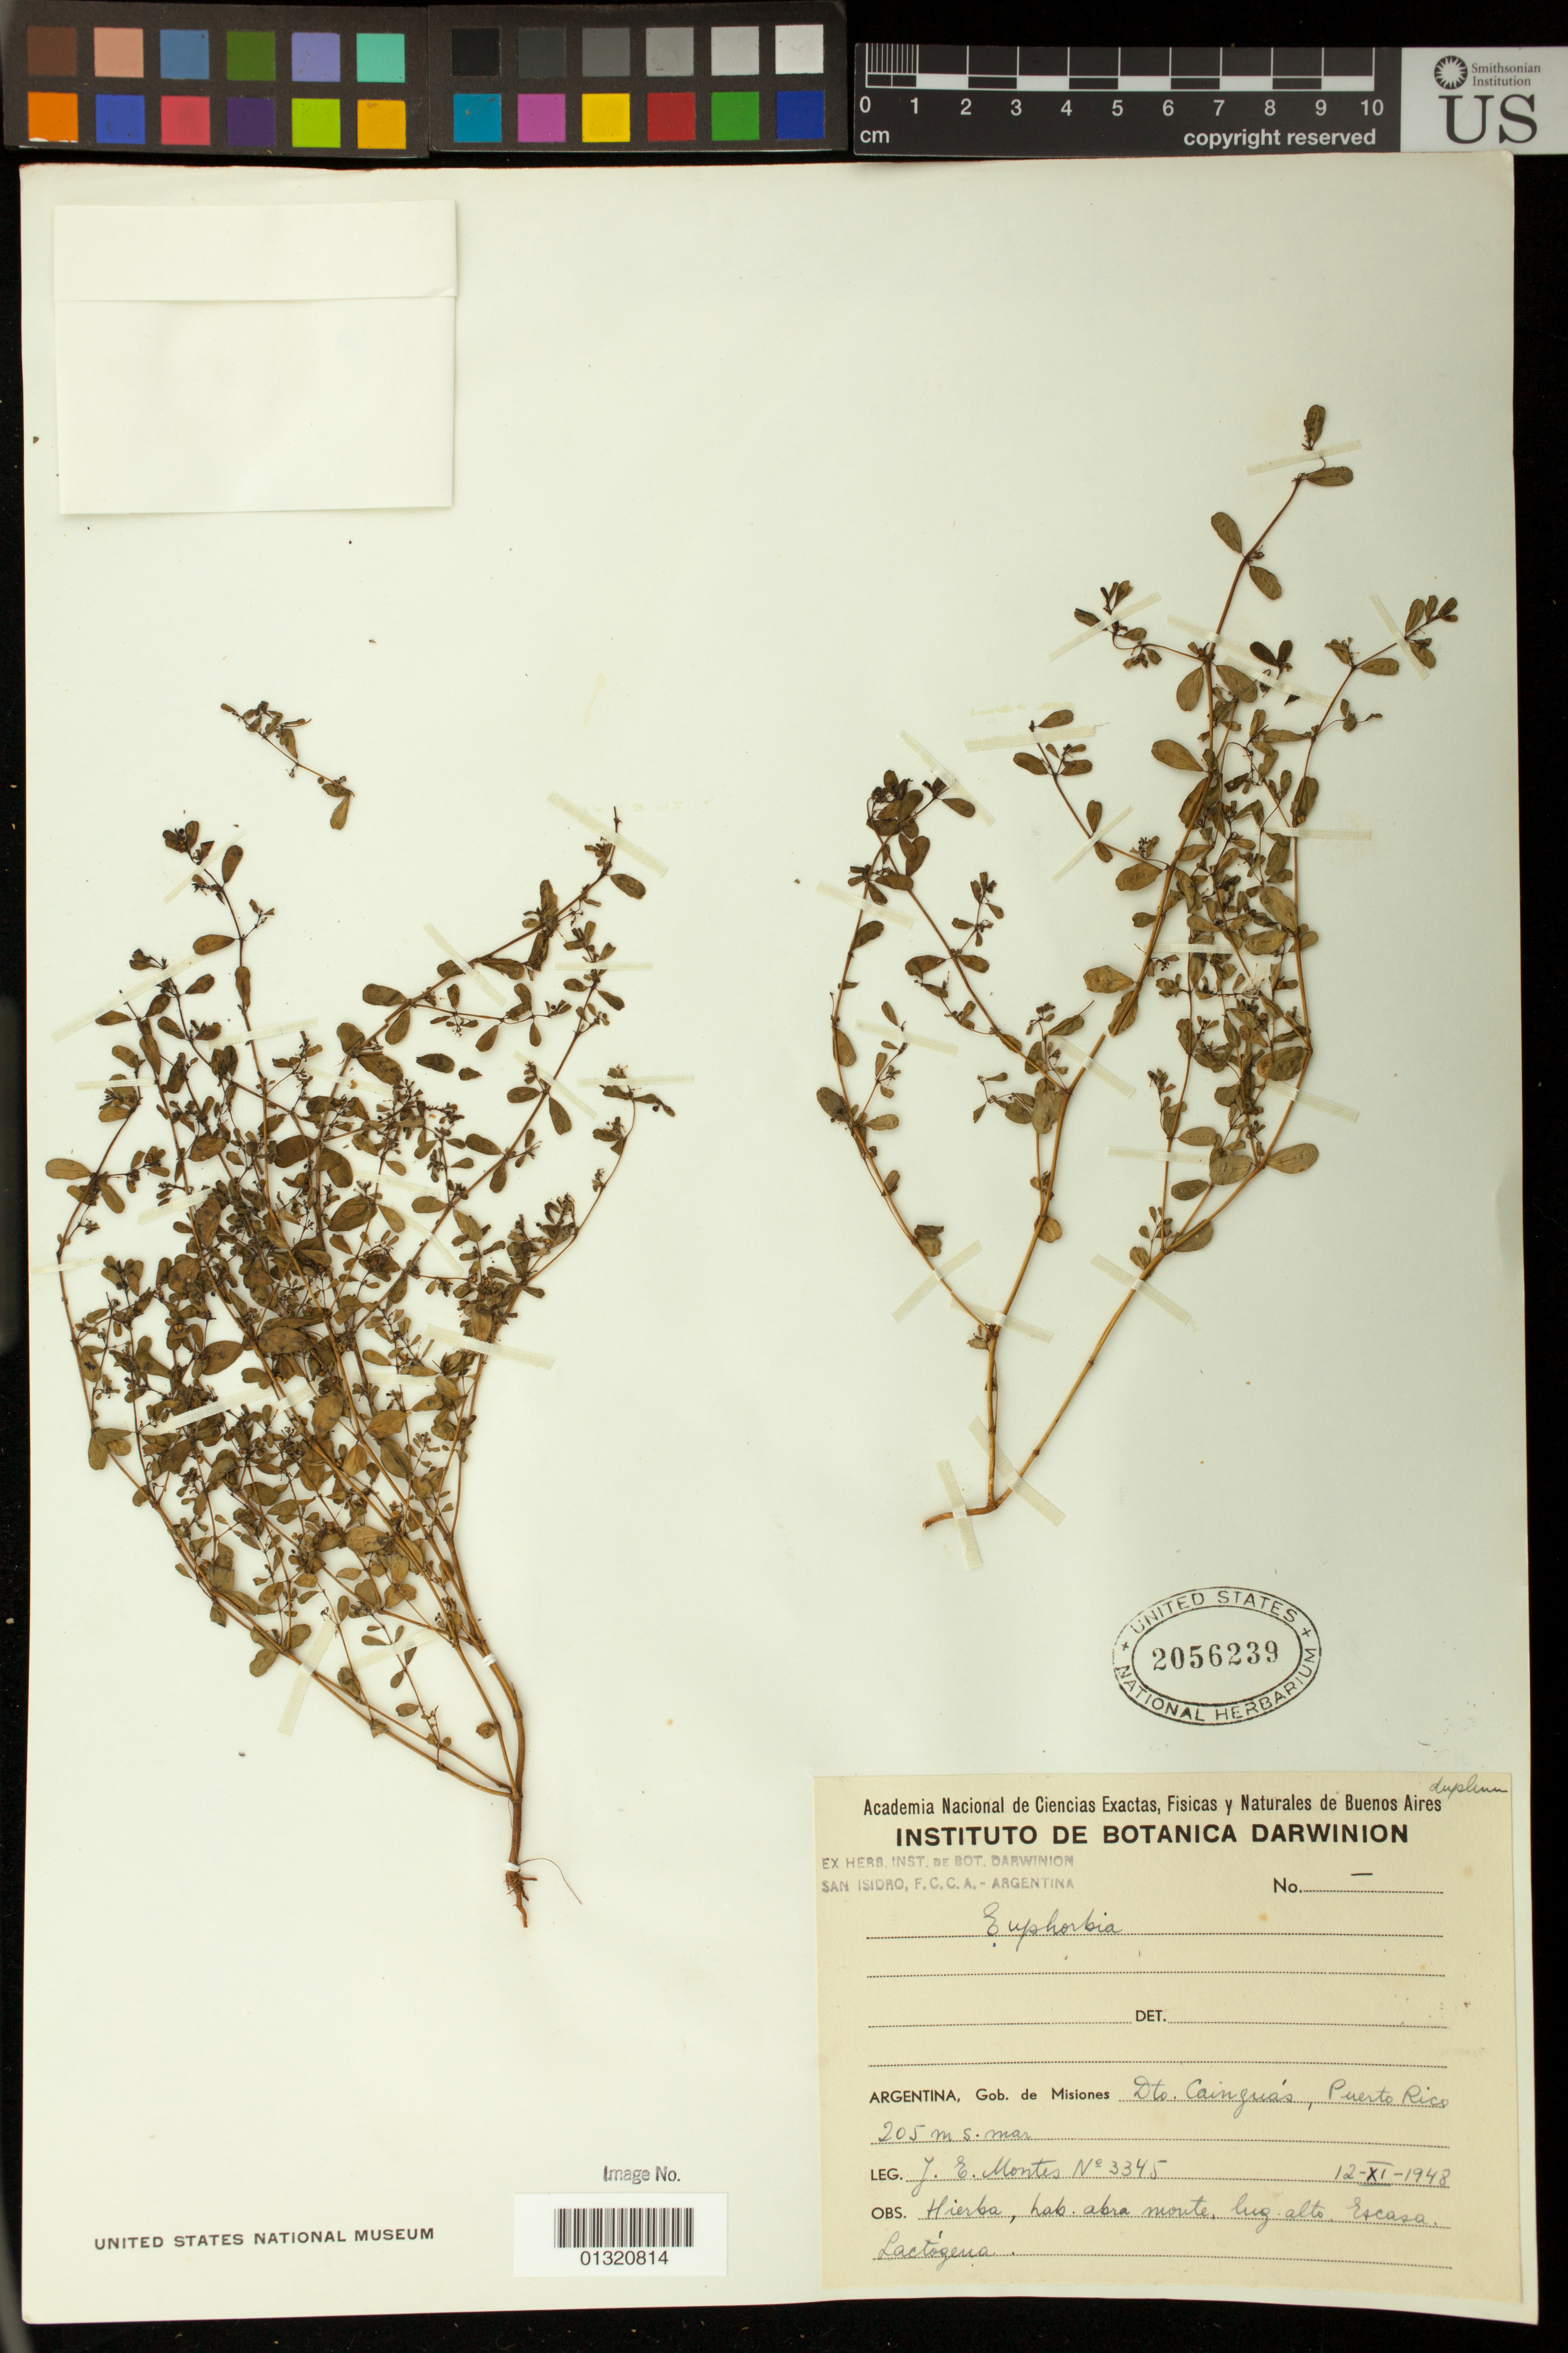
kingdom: Plantae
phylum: Tracheophyta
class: Magnoliopsida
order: Malpighiales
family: Euphorbiaceae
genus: Euphorbia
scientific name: Euphorbia sp.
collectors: J. E. Montes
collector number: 3345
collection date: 1948-11-12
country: Argentina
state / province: Misiones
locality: Dto. Cainguas, Puerto Rico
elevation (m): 205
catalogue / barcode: US 2056239